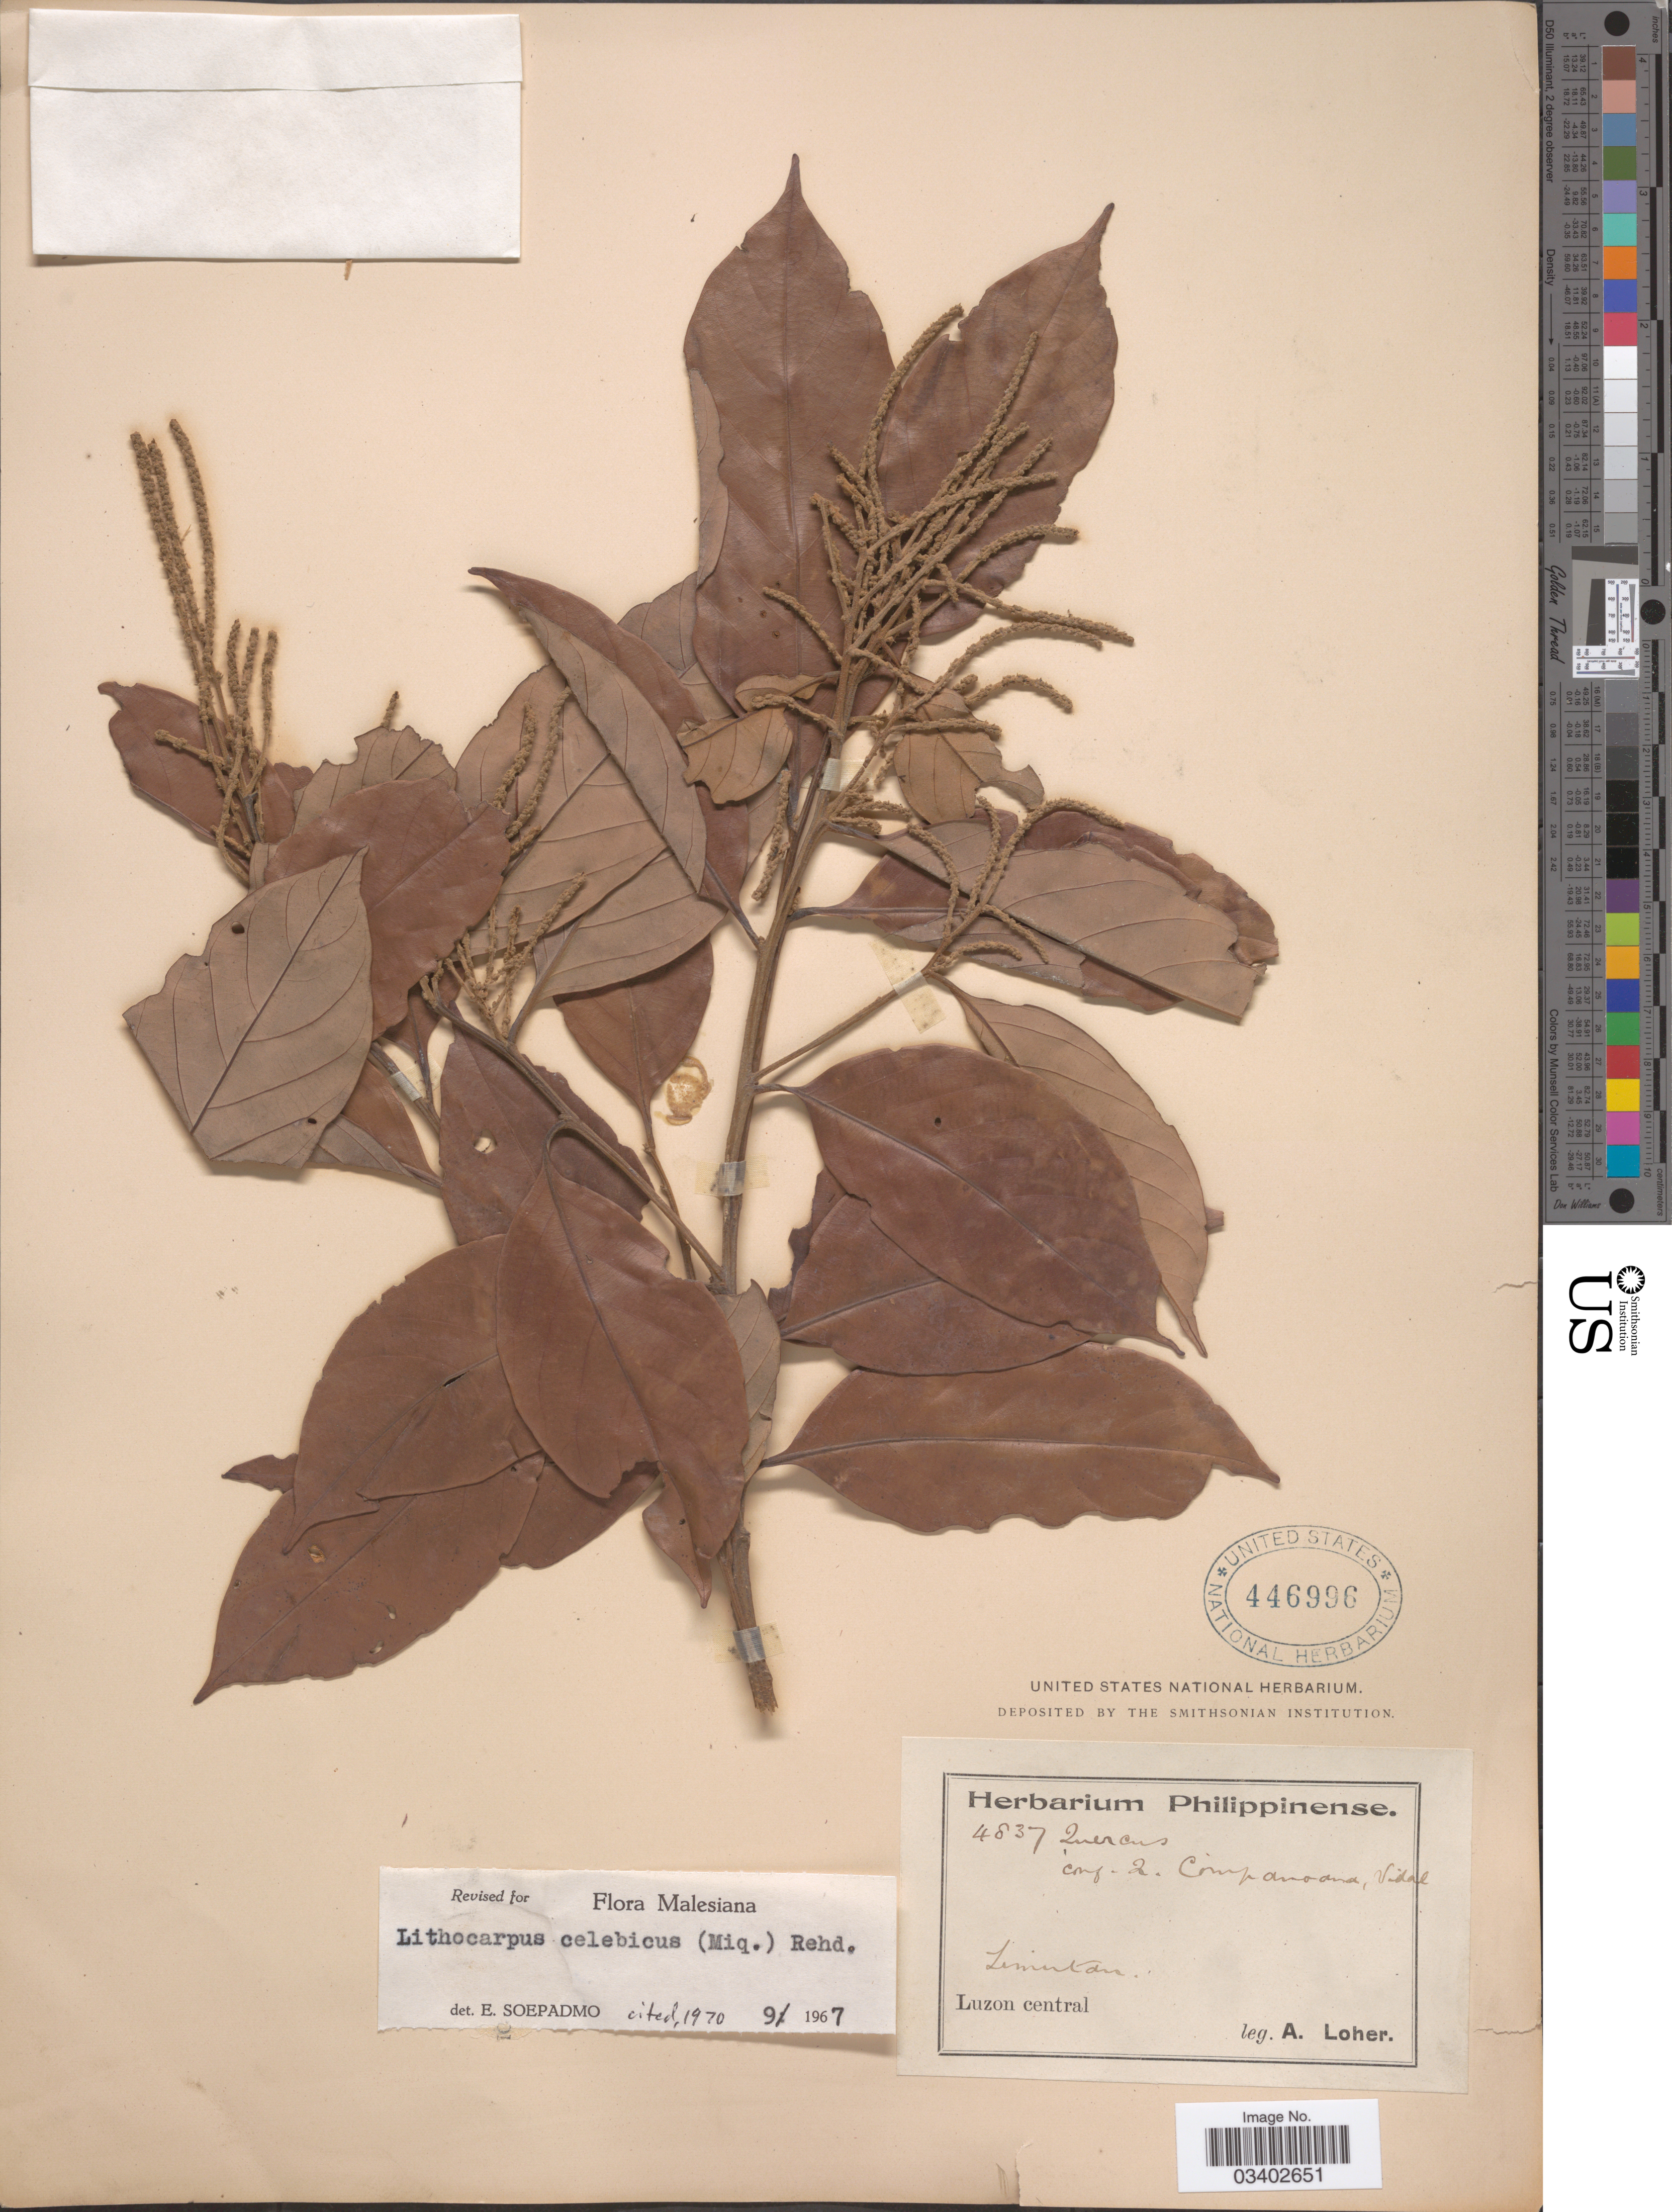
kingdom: Plantae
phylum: Tracheophyta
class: Magnoliopsida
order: Fagales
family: Fagaceae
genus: Lithocarpus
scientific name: Lithocarpus celebicus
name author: (Miq.) Rehder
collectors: A. Loher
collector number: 4837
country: Philippines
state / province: Central Luzon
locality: Limintan. Luzon central.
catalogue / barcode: US 446996